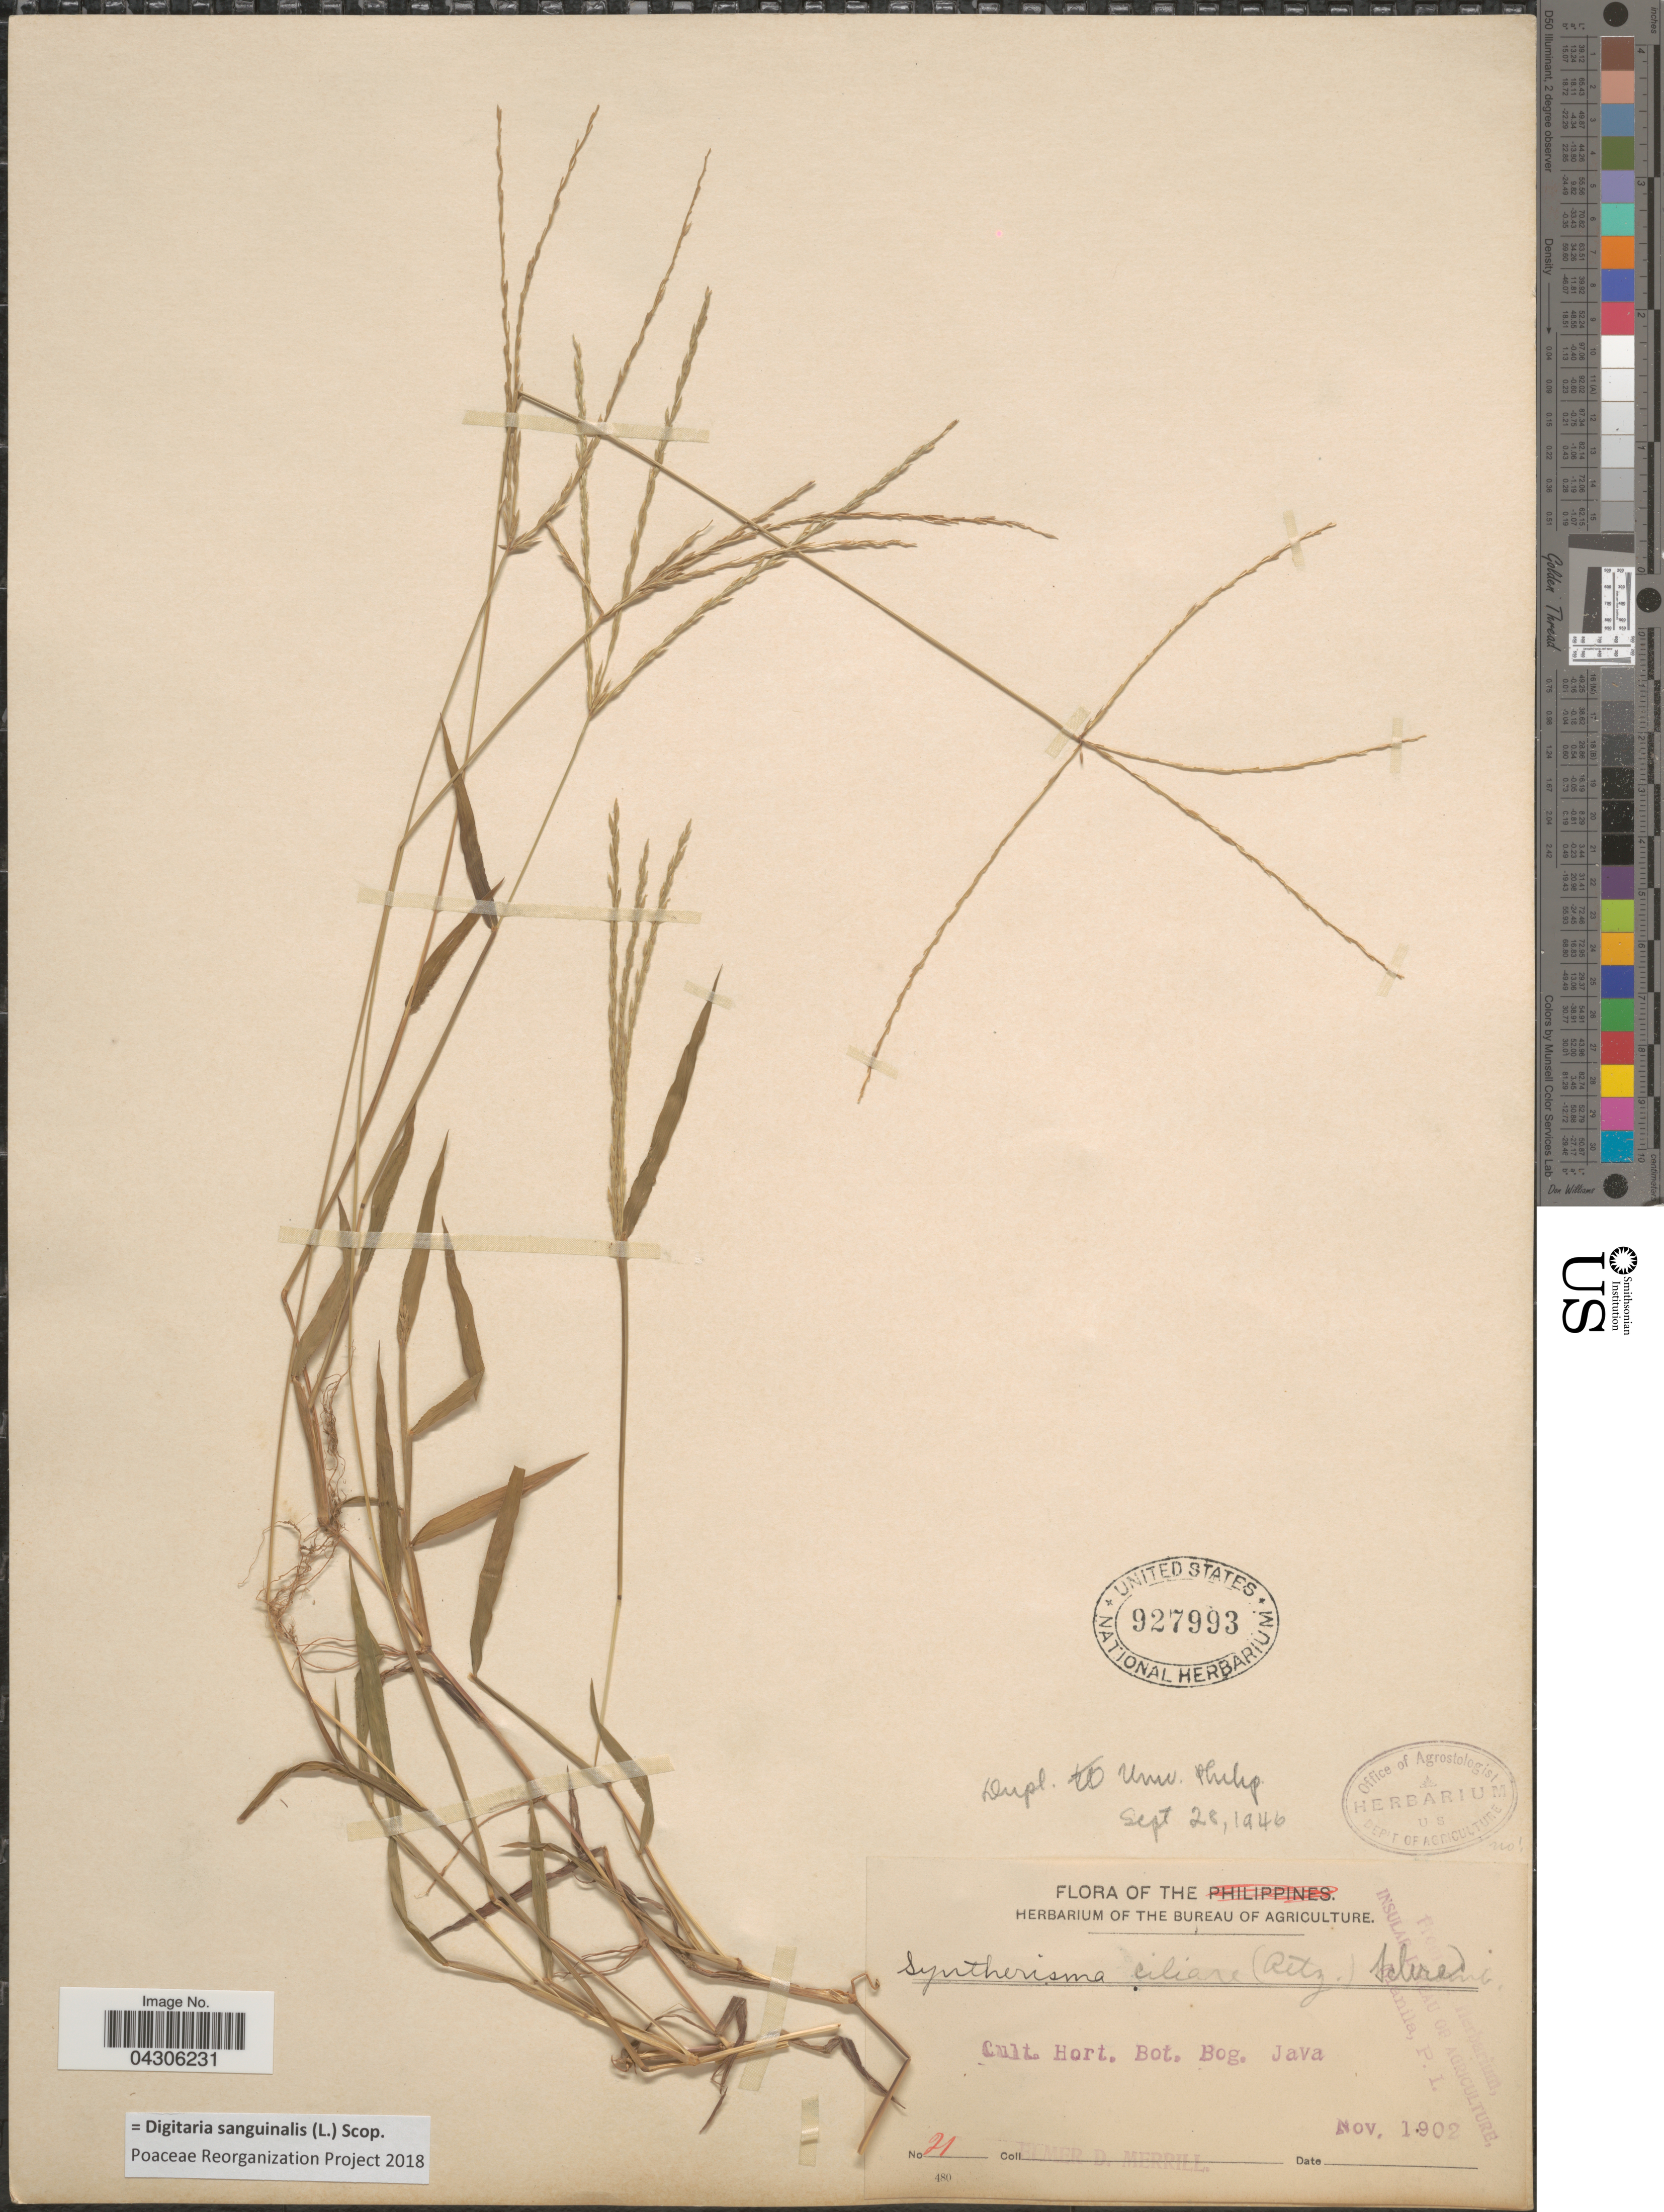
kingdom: Plantae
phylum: Tracheophyta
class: Liliopsida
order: Poales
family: Poaceae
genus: Digitaria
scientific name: Digitaria sanguinalis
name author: (L.) Scop.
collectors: E. D. Merrill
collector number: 21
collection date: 1902-11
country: Indonesia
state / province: Java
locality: Cult. Hort. Bot. Bog. Java.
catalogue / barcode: US 927993